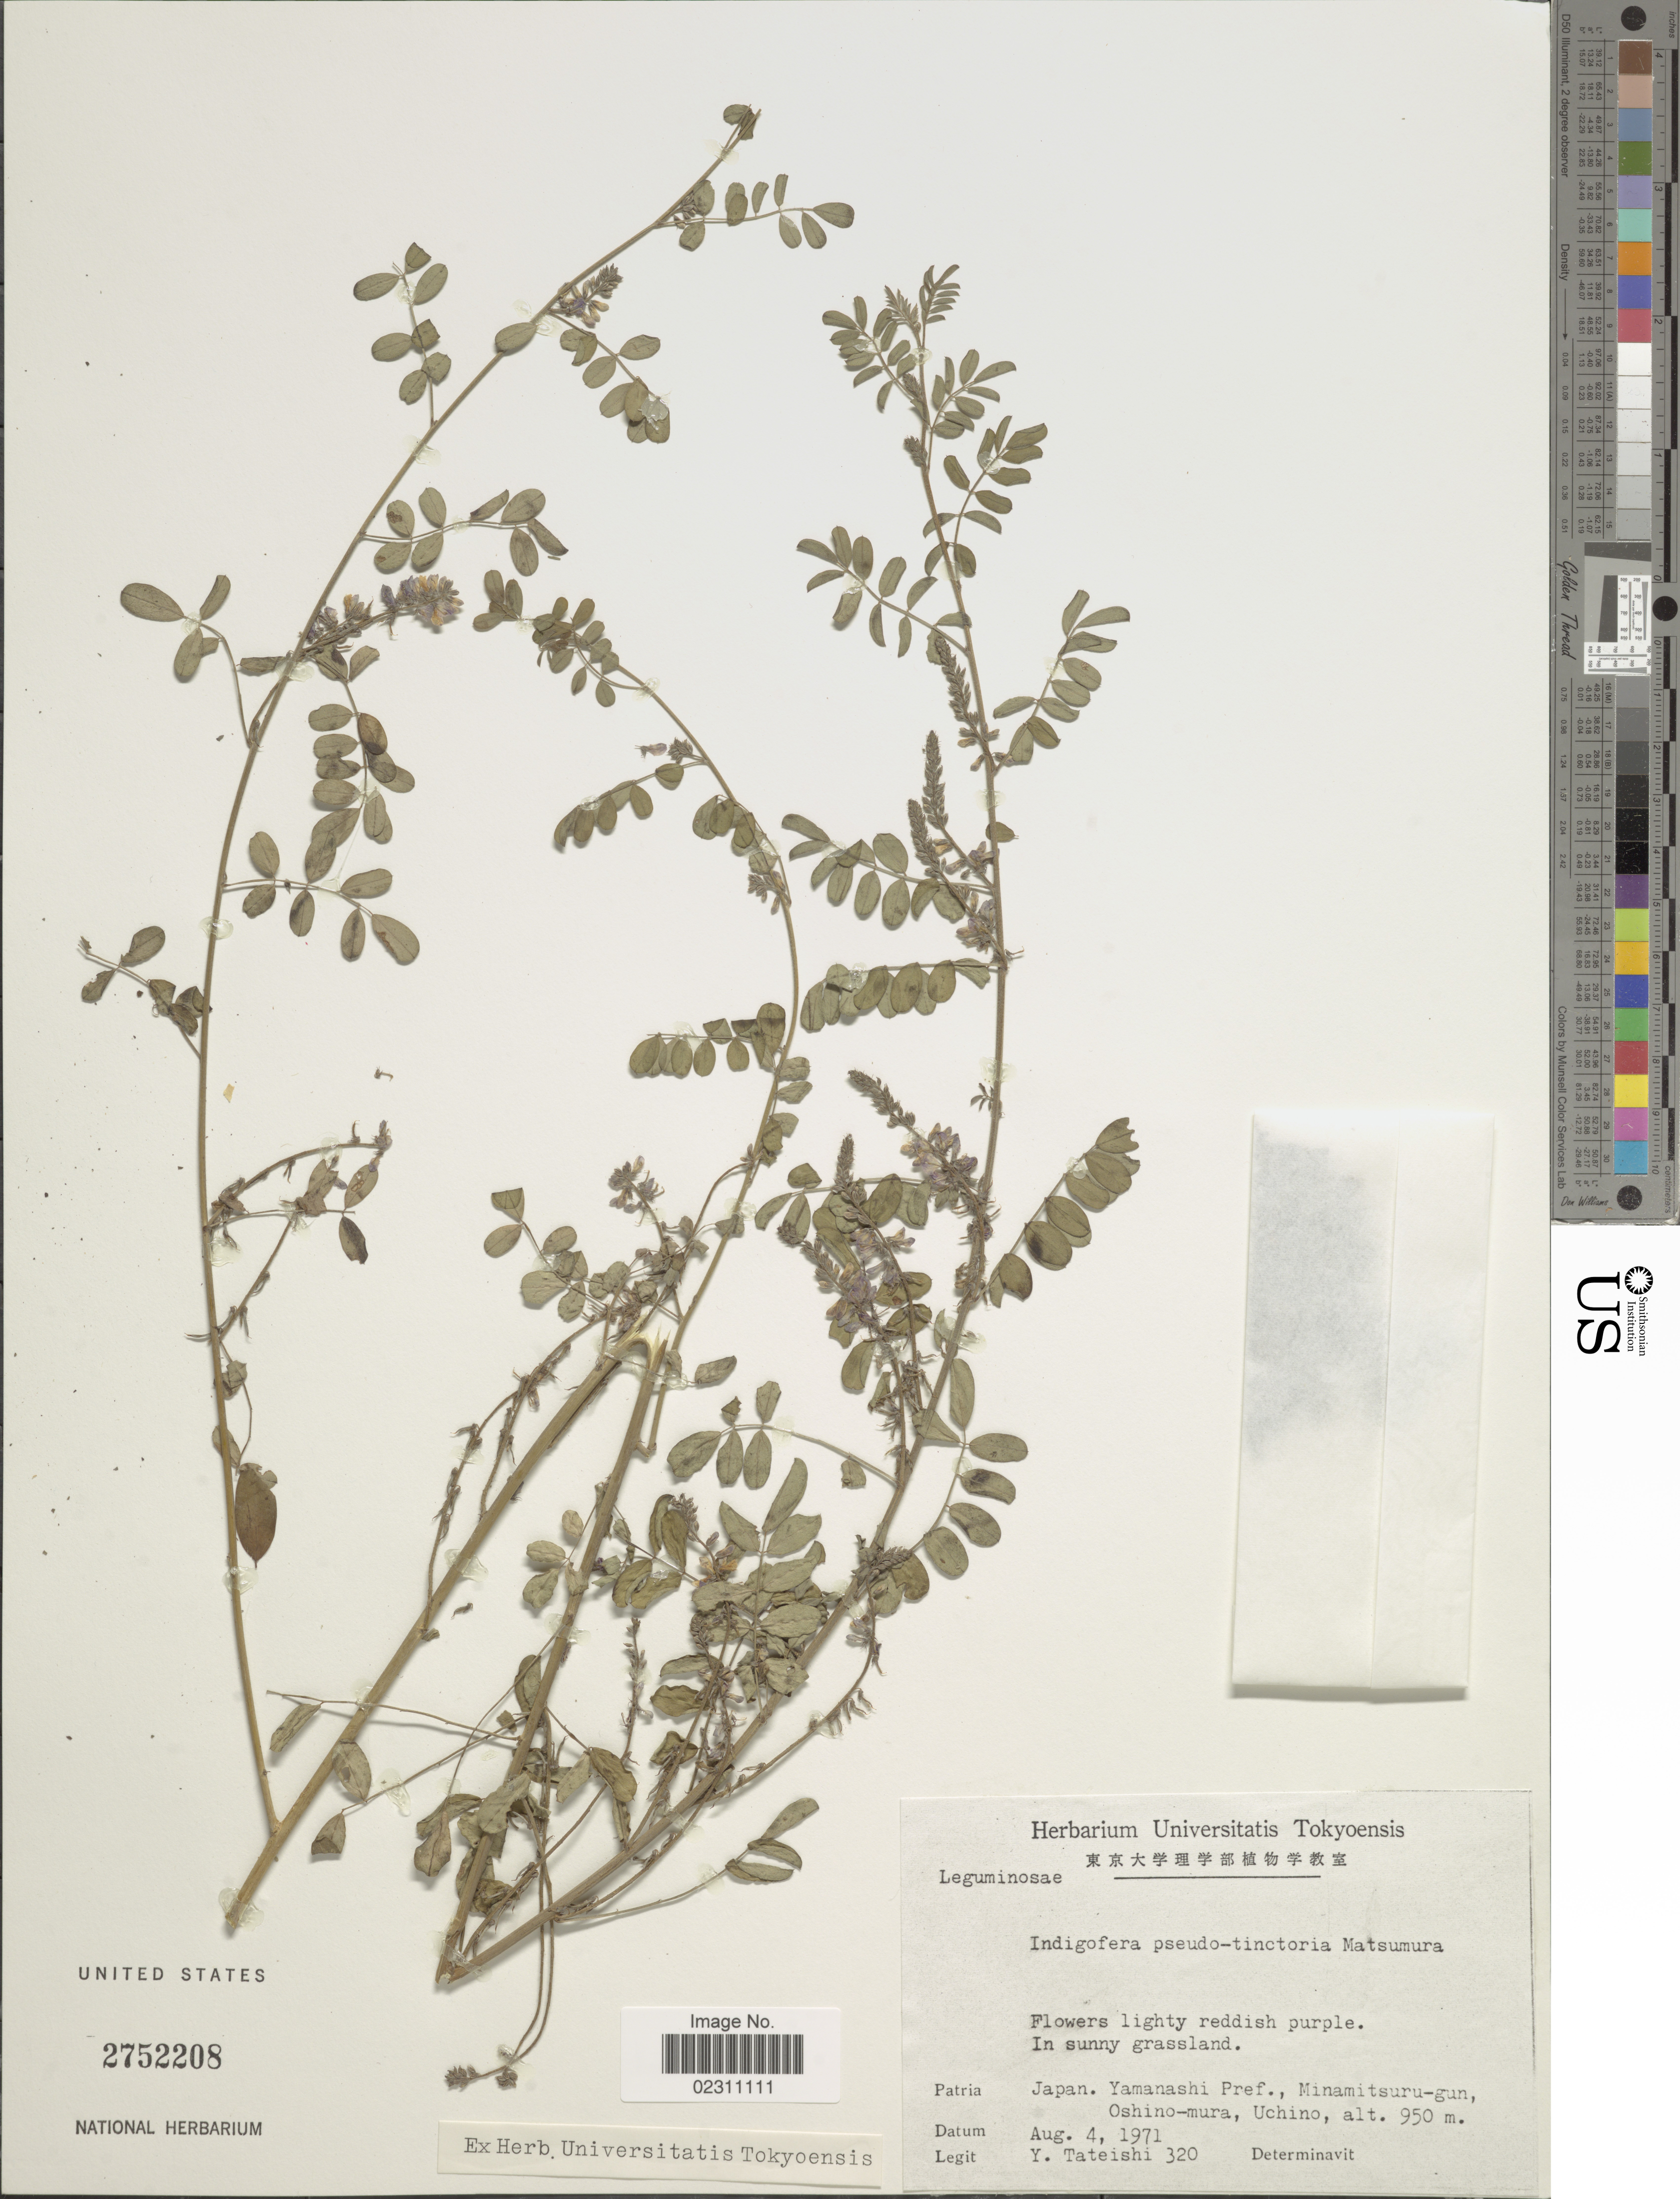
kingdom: Plantae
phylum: Tracheophyta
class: Magnoliopsida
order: Fabales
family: Fabaceae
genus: Indigofera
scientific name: Indigofera pseudotinctoria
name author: Matsum.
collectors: Y. Tateishi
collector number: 320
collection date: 1971-08-04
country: Japan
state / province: Yamanasi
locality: Minamitsuru-gun, Oshiro-mura, Uchino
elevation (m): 950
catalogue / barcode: US 2752208